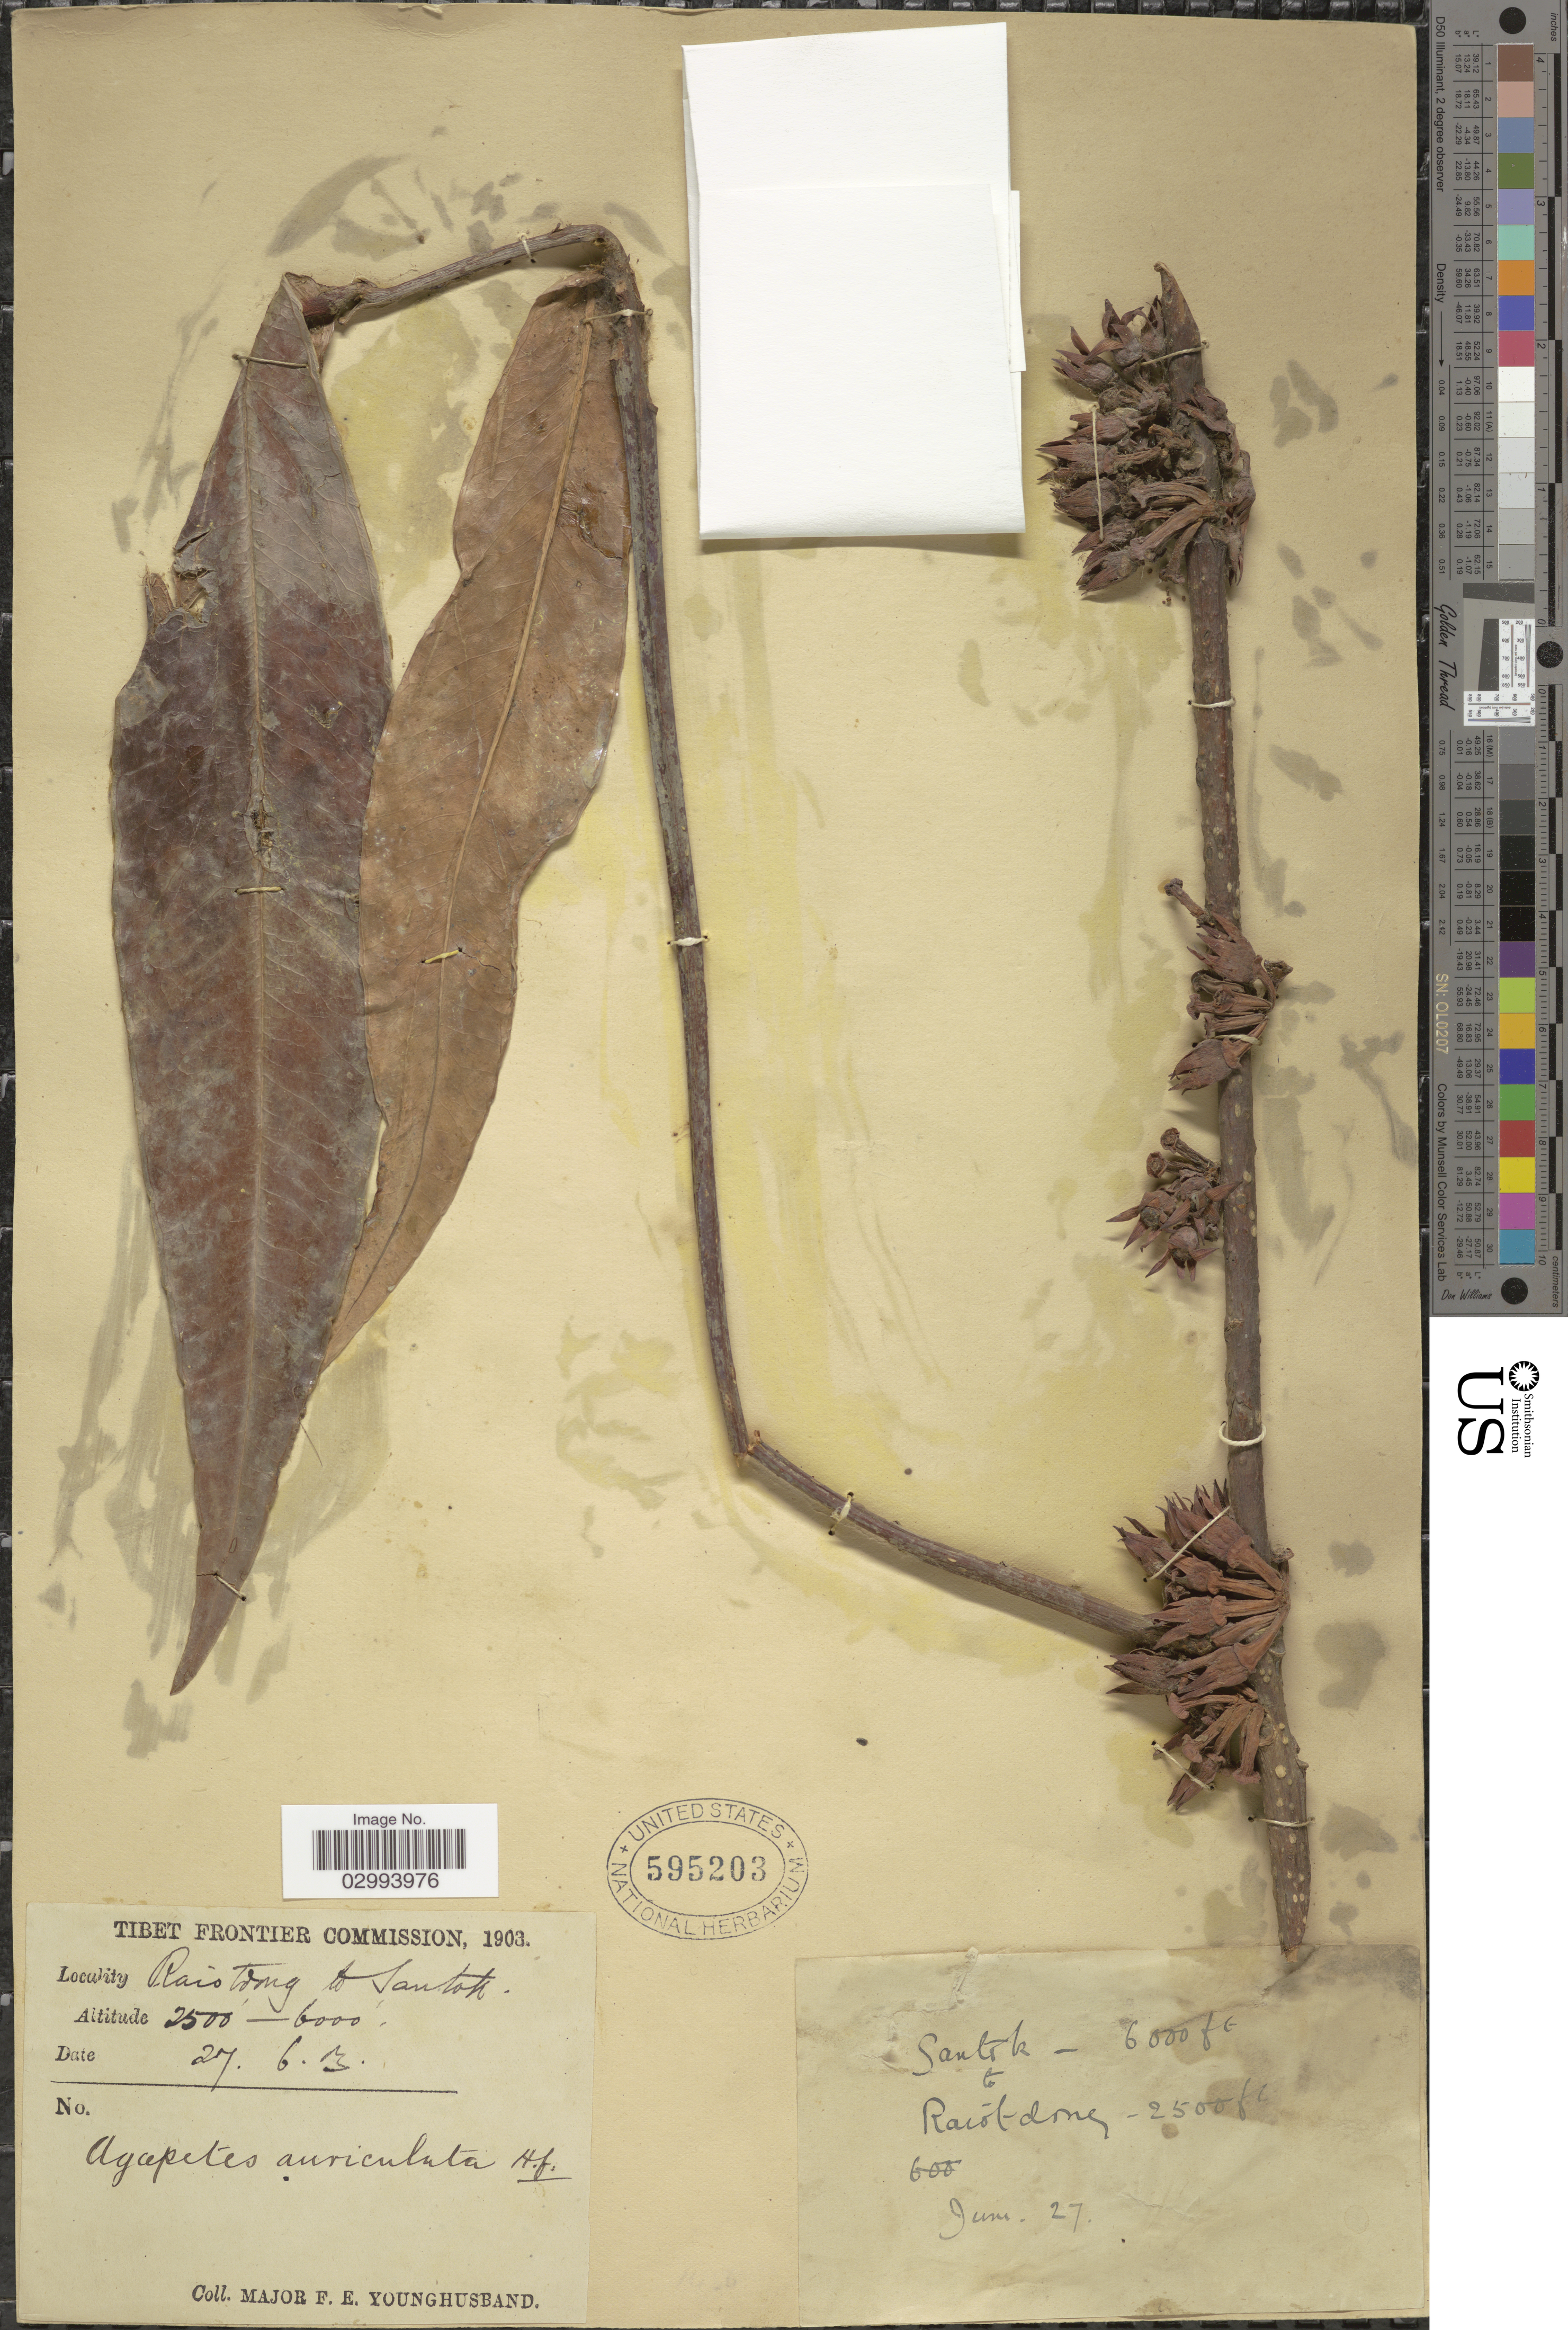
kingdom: Plantae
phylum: Tracheophyta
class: Magnoliopsida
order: Ericales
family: Ericaceae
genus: Agapetes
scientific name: Agapetes auriculata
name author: Benth. & Hook. f.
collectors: F. Younghusband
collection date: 1903-06-27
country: China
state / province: Xizang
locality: Tibet. Raiotdong to Santok. [interpreted]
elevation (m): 762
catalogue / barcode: US 595203